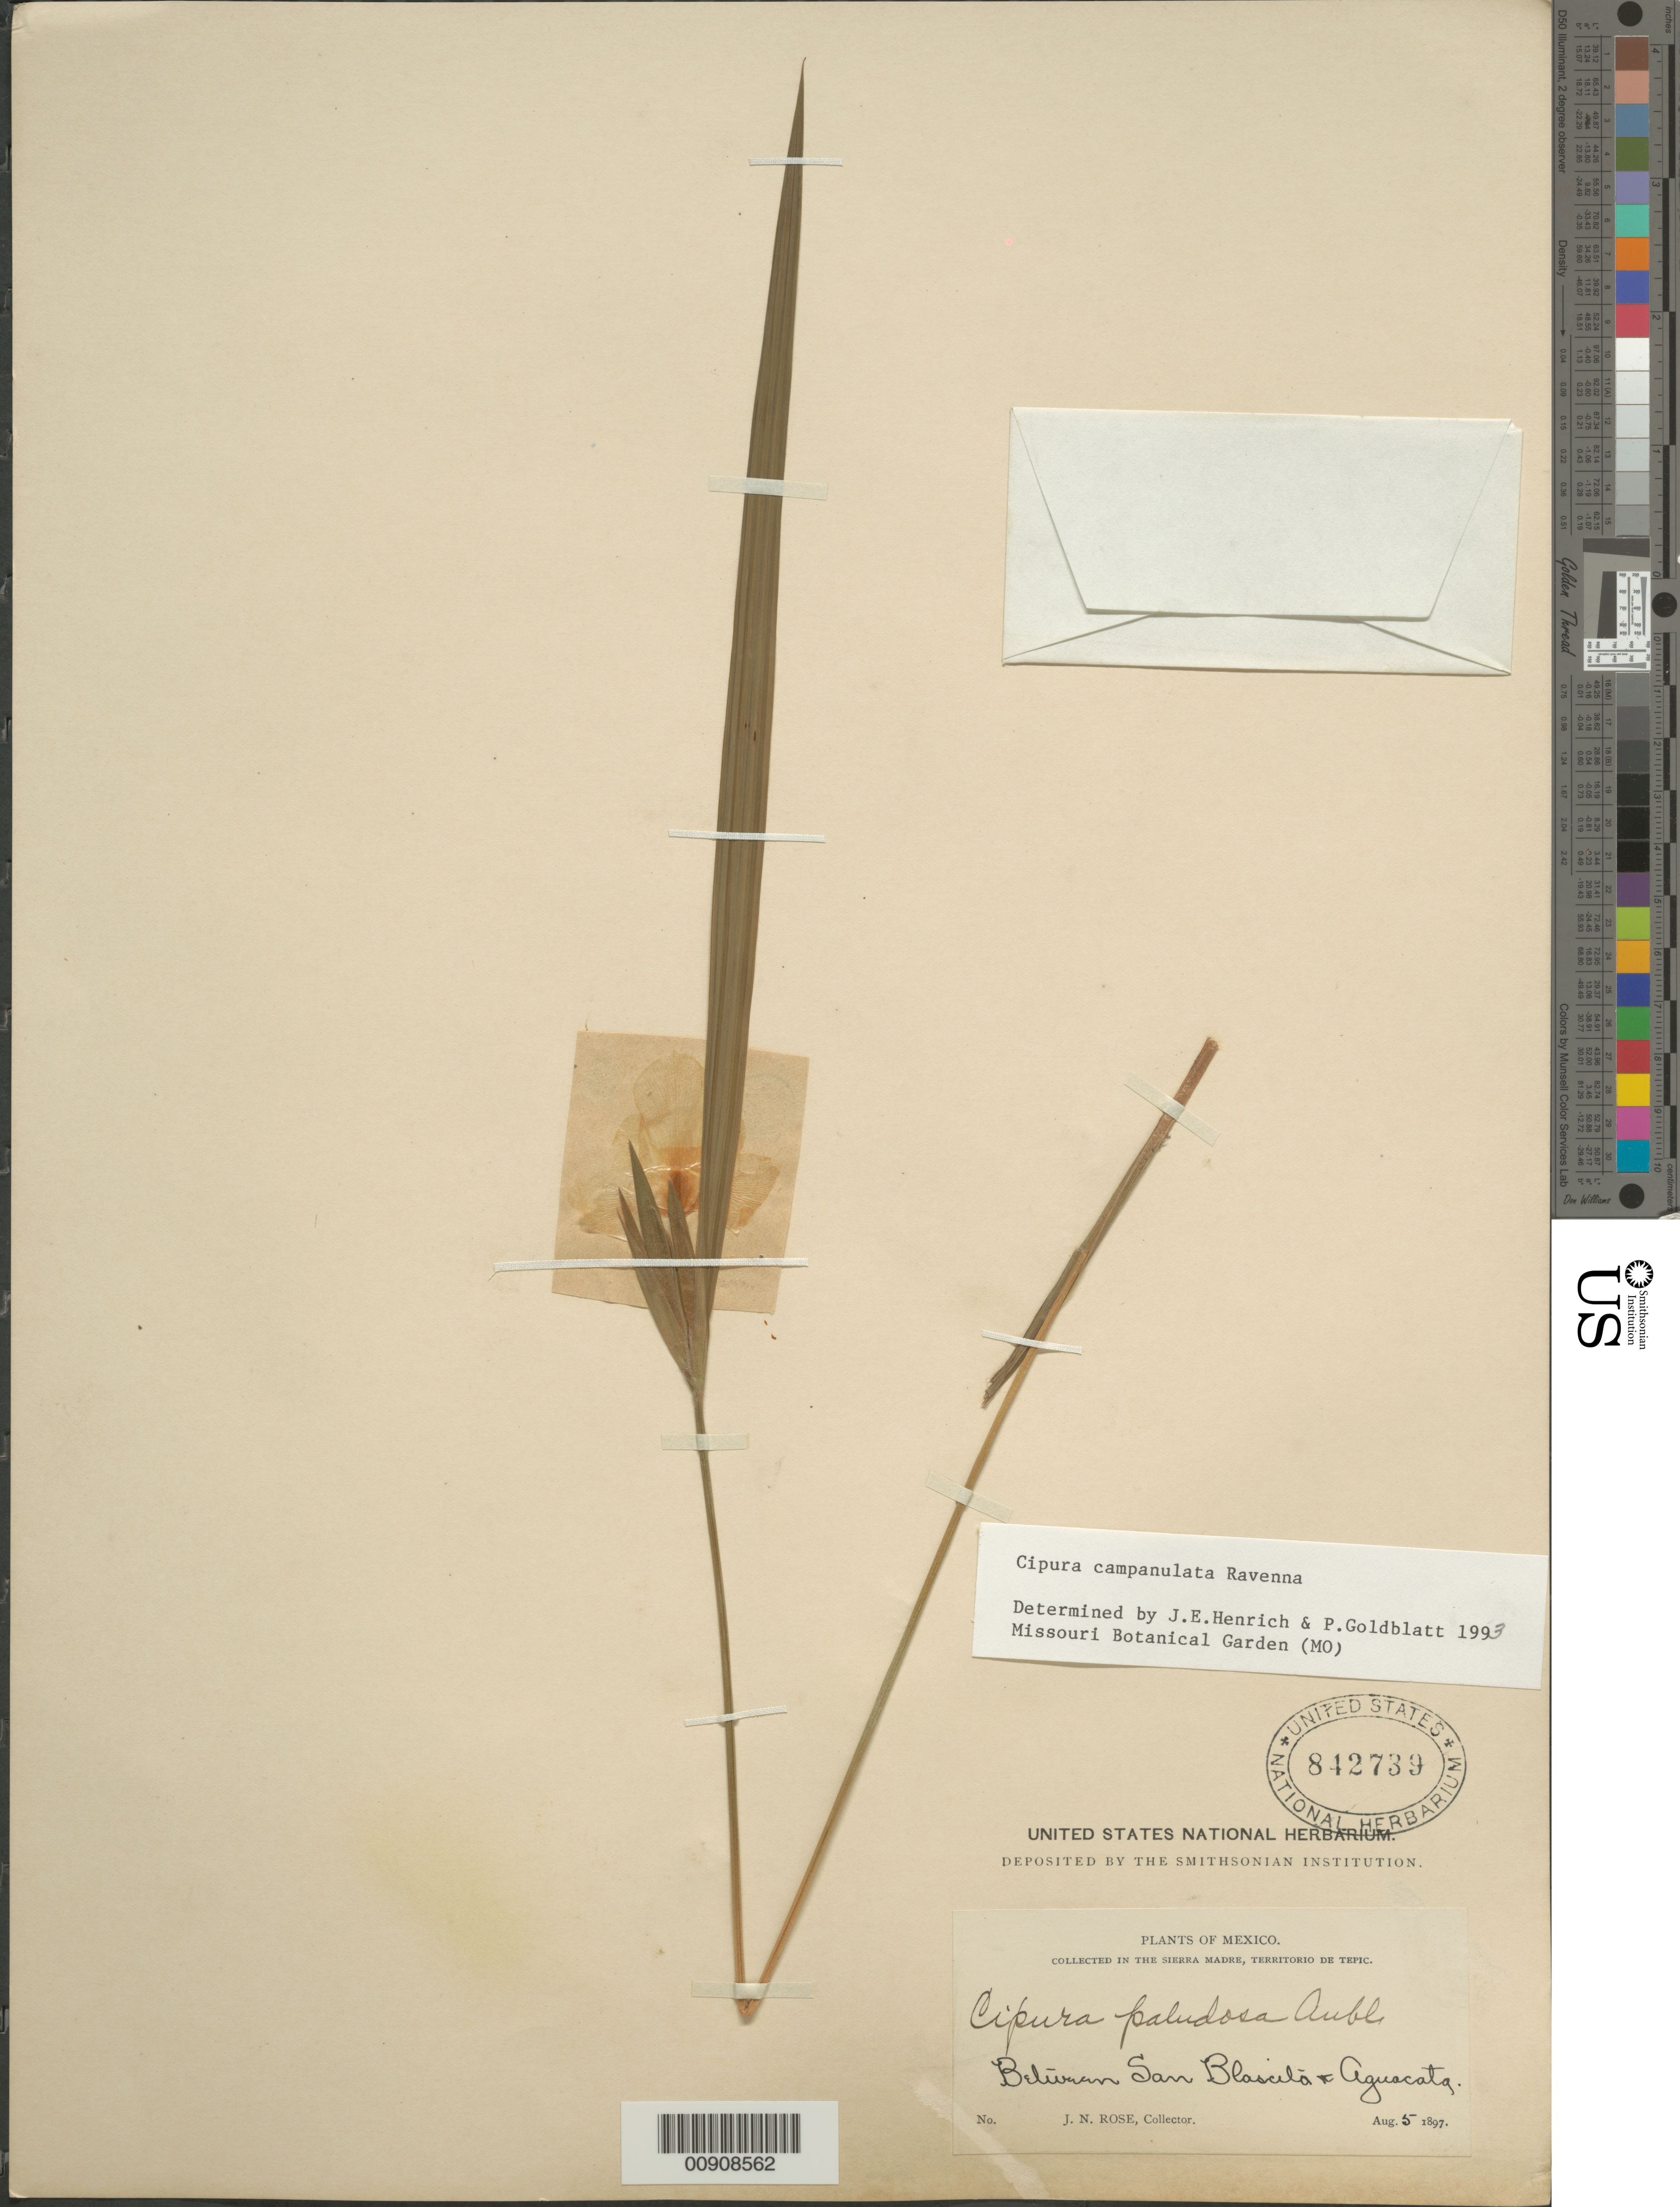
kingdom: Plantae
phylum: Tracheophyta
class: Liliopsida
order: Asparagales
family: Iridaceae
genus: Cipura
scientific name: Cipura campanulata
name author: Ravenna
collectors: J. N. Rose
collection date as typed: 05 Aug 1897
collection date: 1897-08-05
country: Mexico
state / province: Nayarit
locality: Between San Blascito [sic] & Aguacate. Sierra Madre, Territorio de Tepic.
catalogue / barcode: US 842739